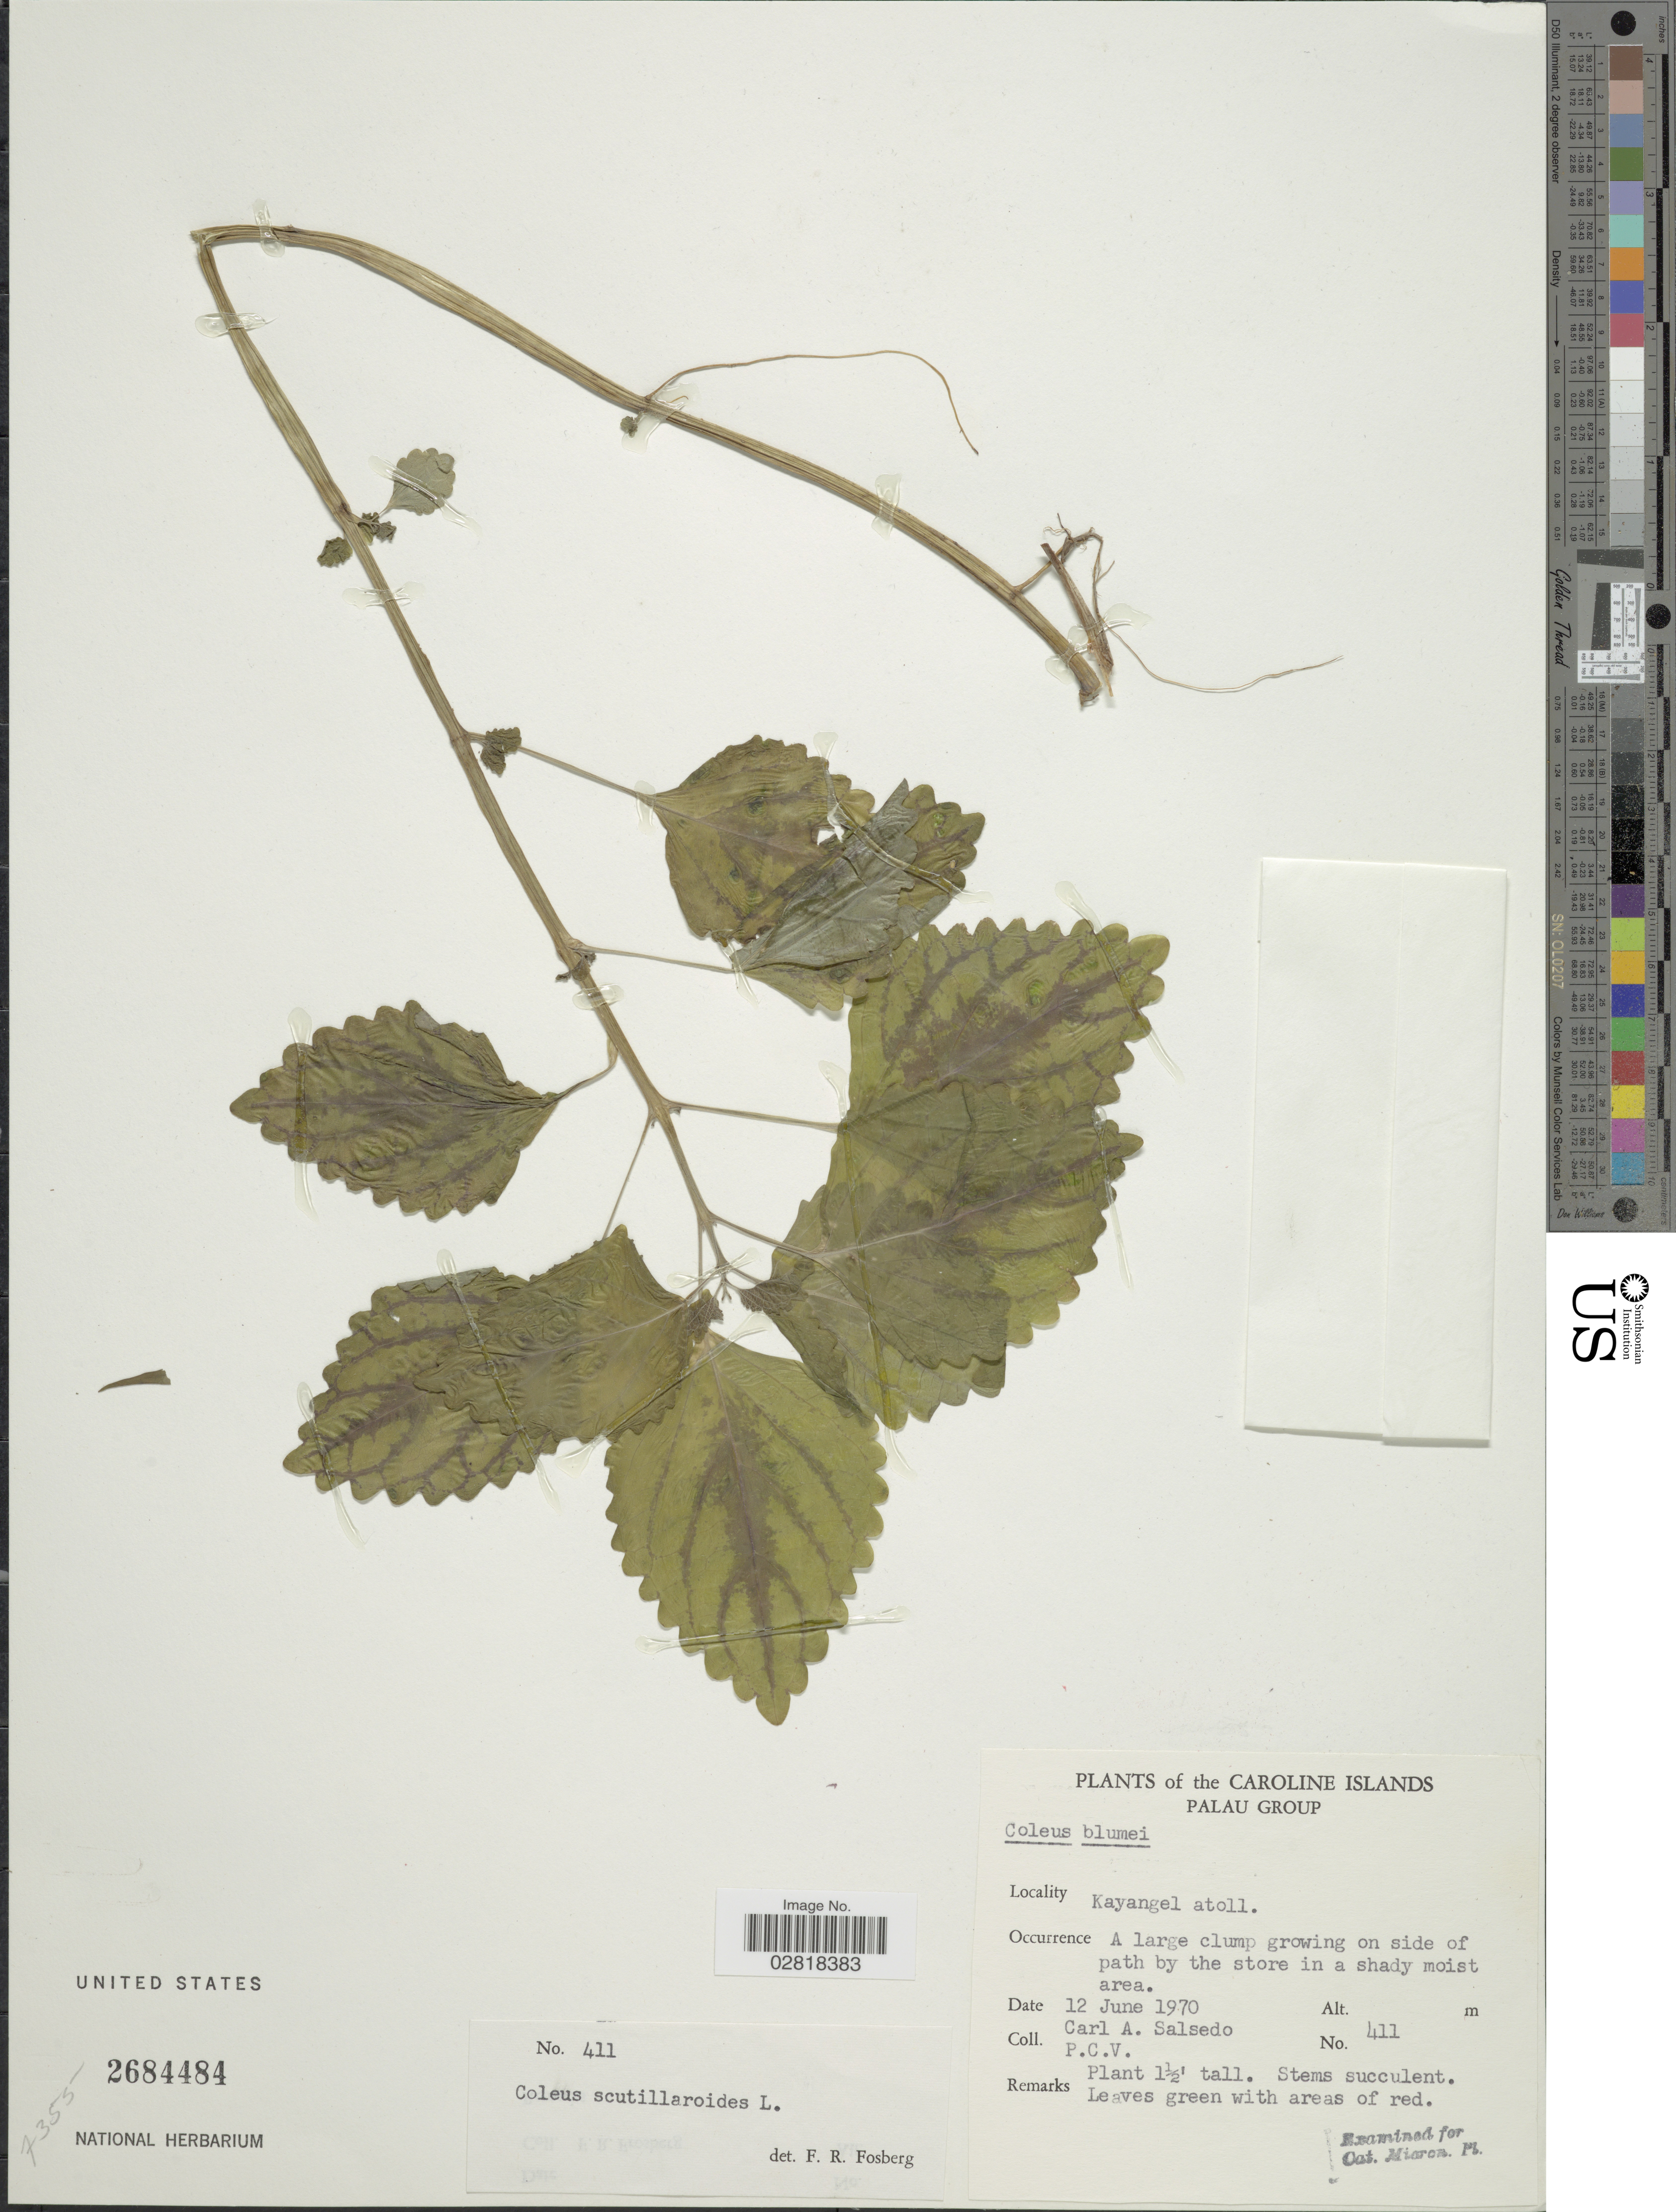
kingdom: Plantae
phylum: Tracheophyta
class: Magnoliopsida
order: Lamiales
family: Lamiaceae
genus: Coleus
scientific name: Coleus scutellarioides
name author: (L.) Benth.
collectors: C.A. Salsedo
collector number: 411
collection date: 1970-06-12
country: Palau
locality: Caroline Islands. Palau Group. Kayangel atoll.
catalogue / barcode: US 2684484